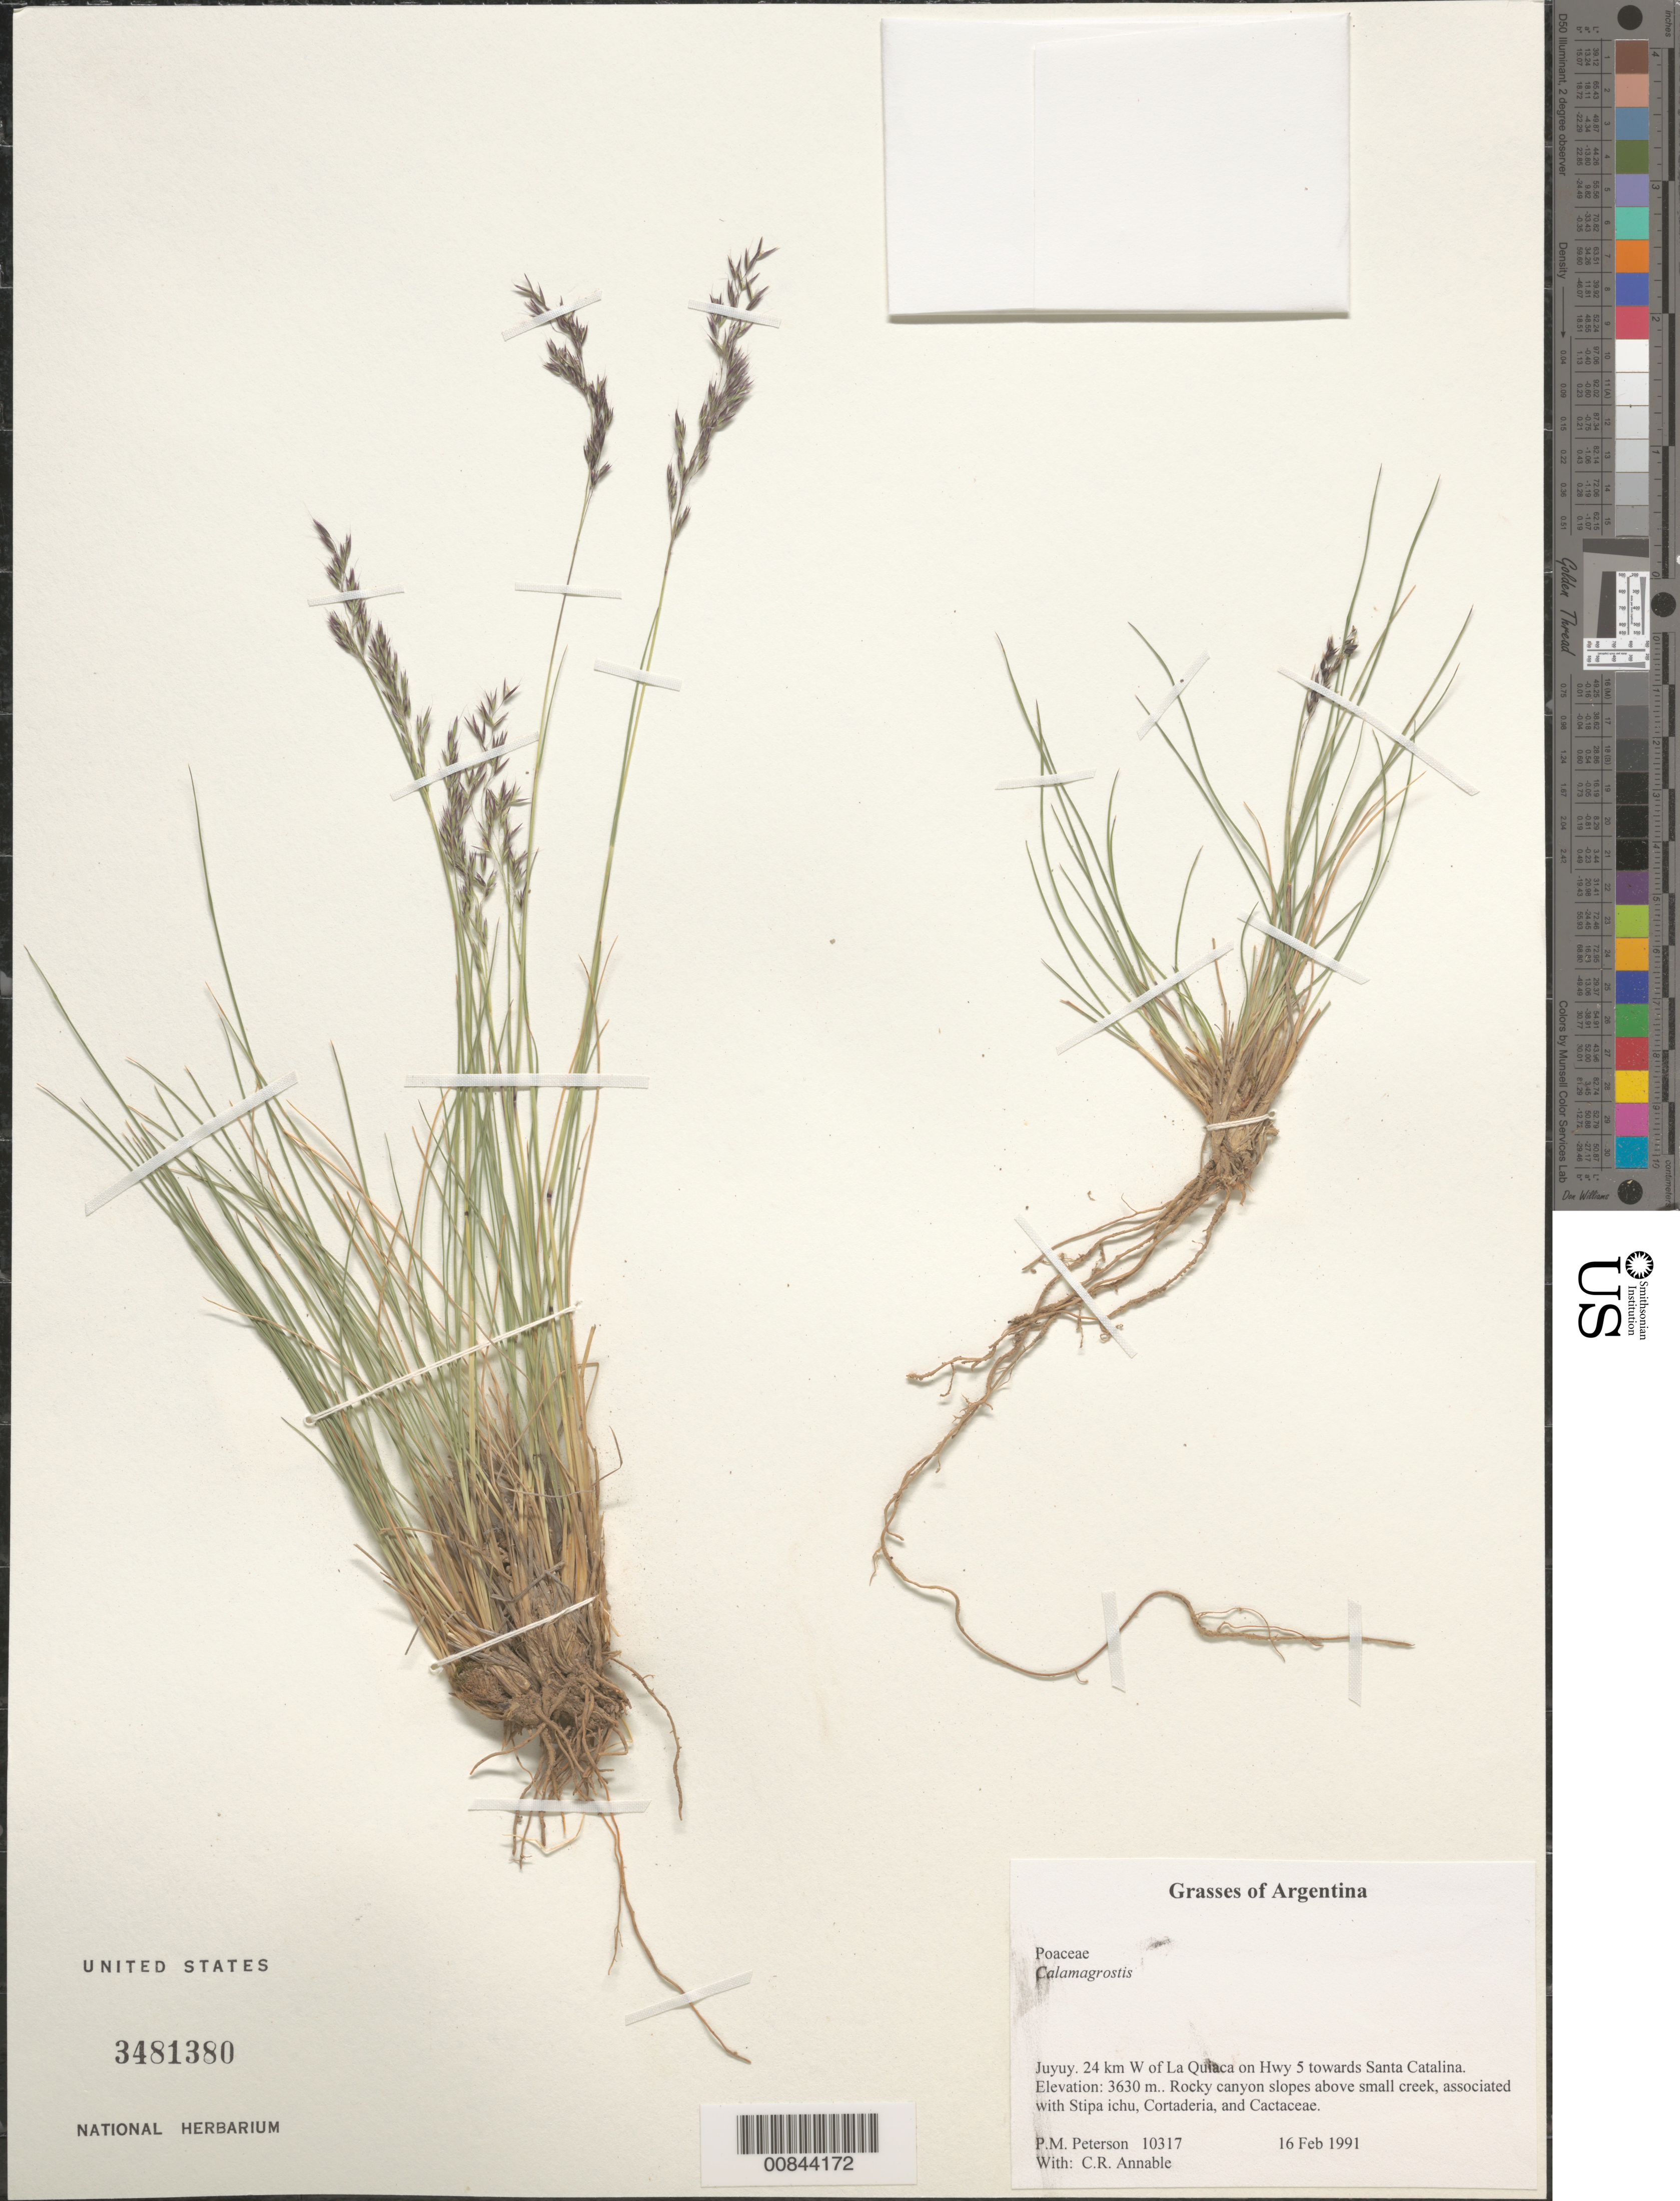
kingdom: Plantae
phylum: Tracheophyta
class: Liliopsida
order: Poales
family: Poaceae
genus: Calamagrostis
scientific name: Calamagrostis sp.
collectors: P. M. Peterson & C. R. Annable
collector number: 10317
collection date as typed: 16 Feb 1991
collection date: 1991-02-16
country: Argentina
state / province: Jujuy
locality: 24 km W of La Quiaca on Hwy 5 towards Santa Catalina.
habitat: Rocky canyon slopes above small creek, associated with Stipa ichu, Cortaderia, and Cactaceae.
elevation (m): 3630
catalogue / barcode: US 3481380